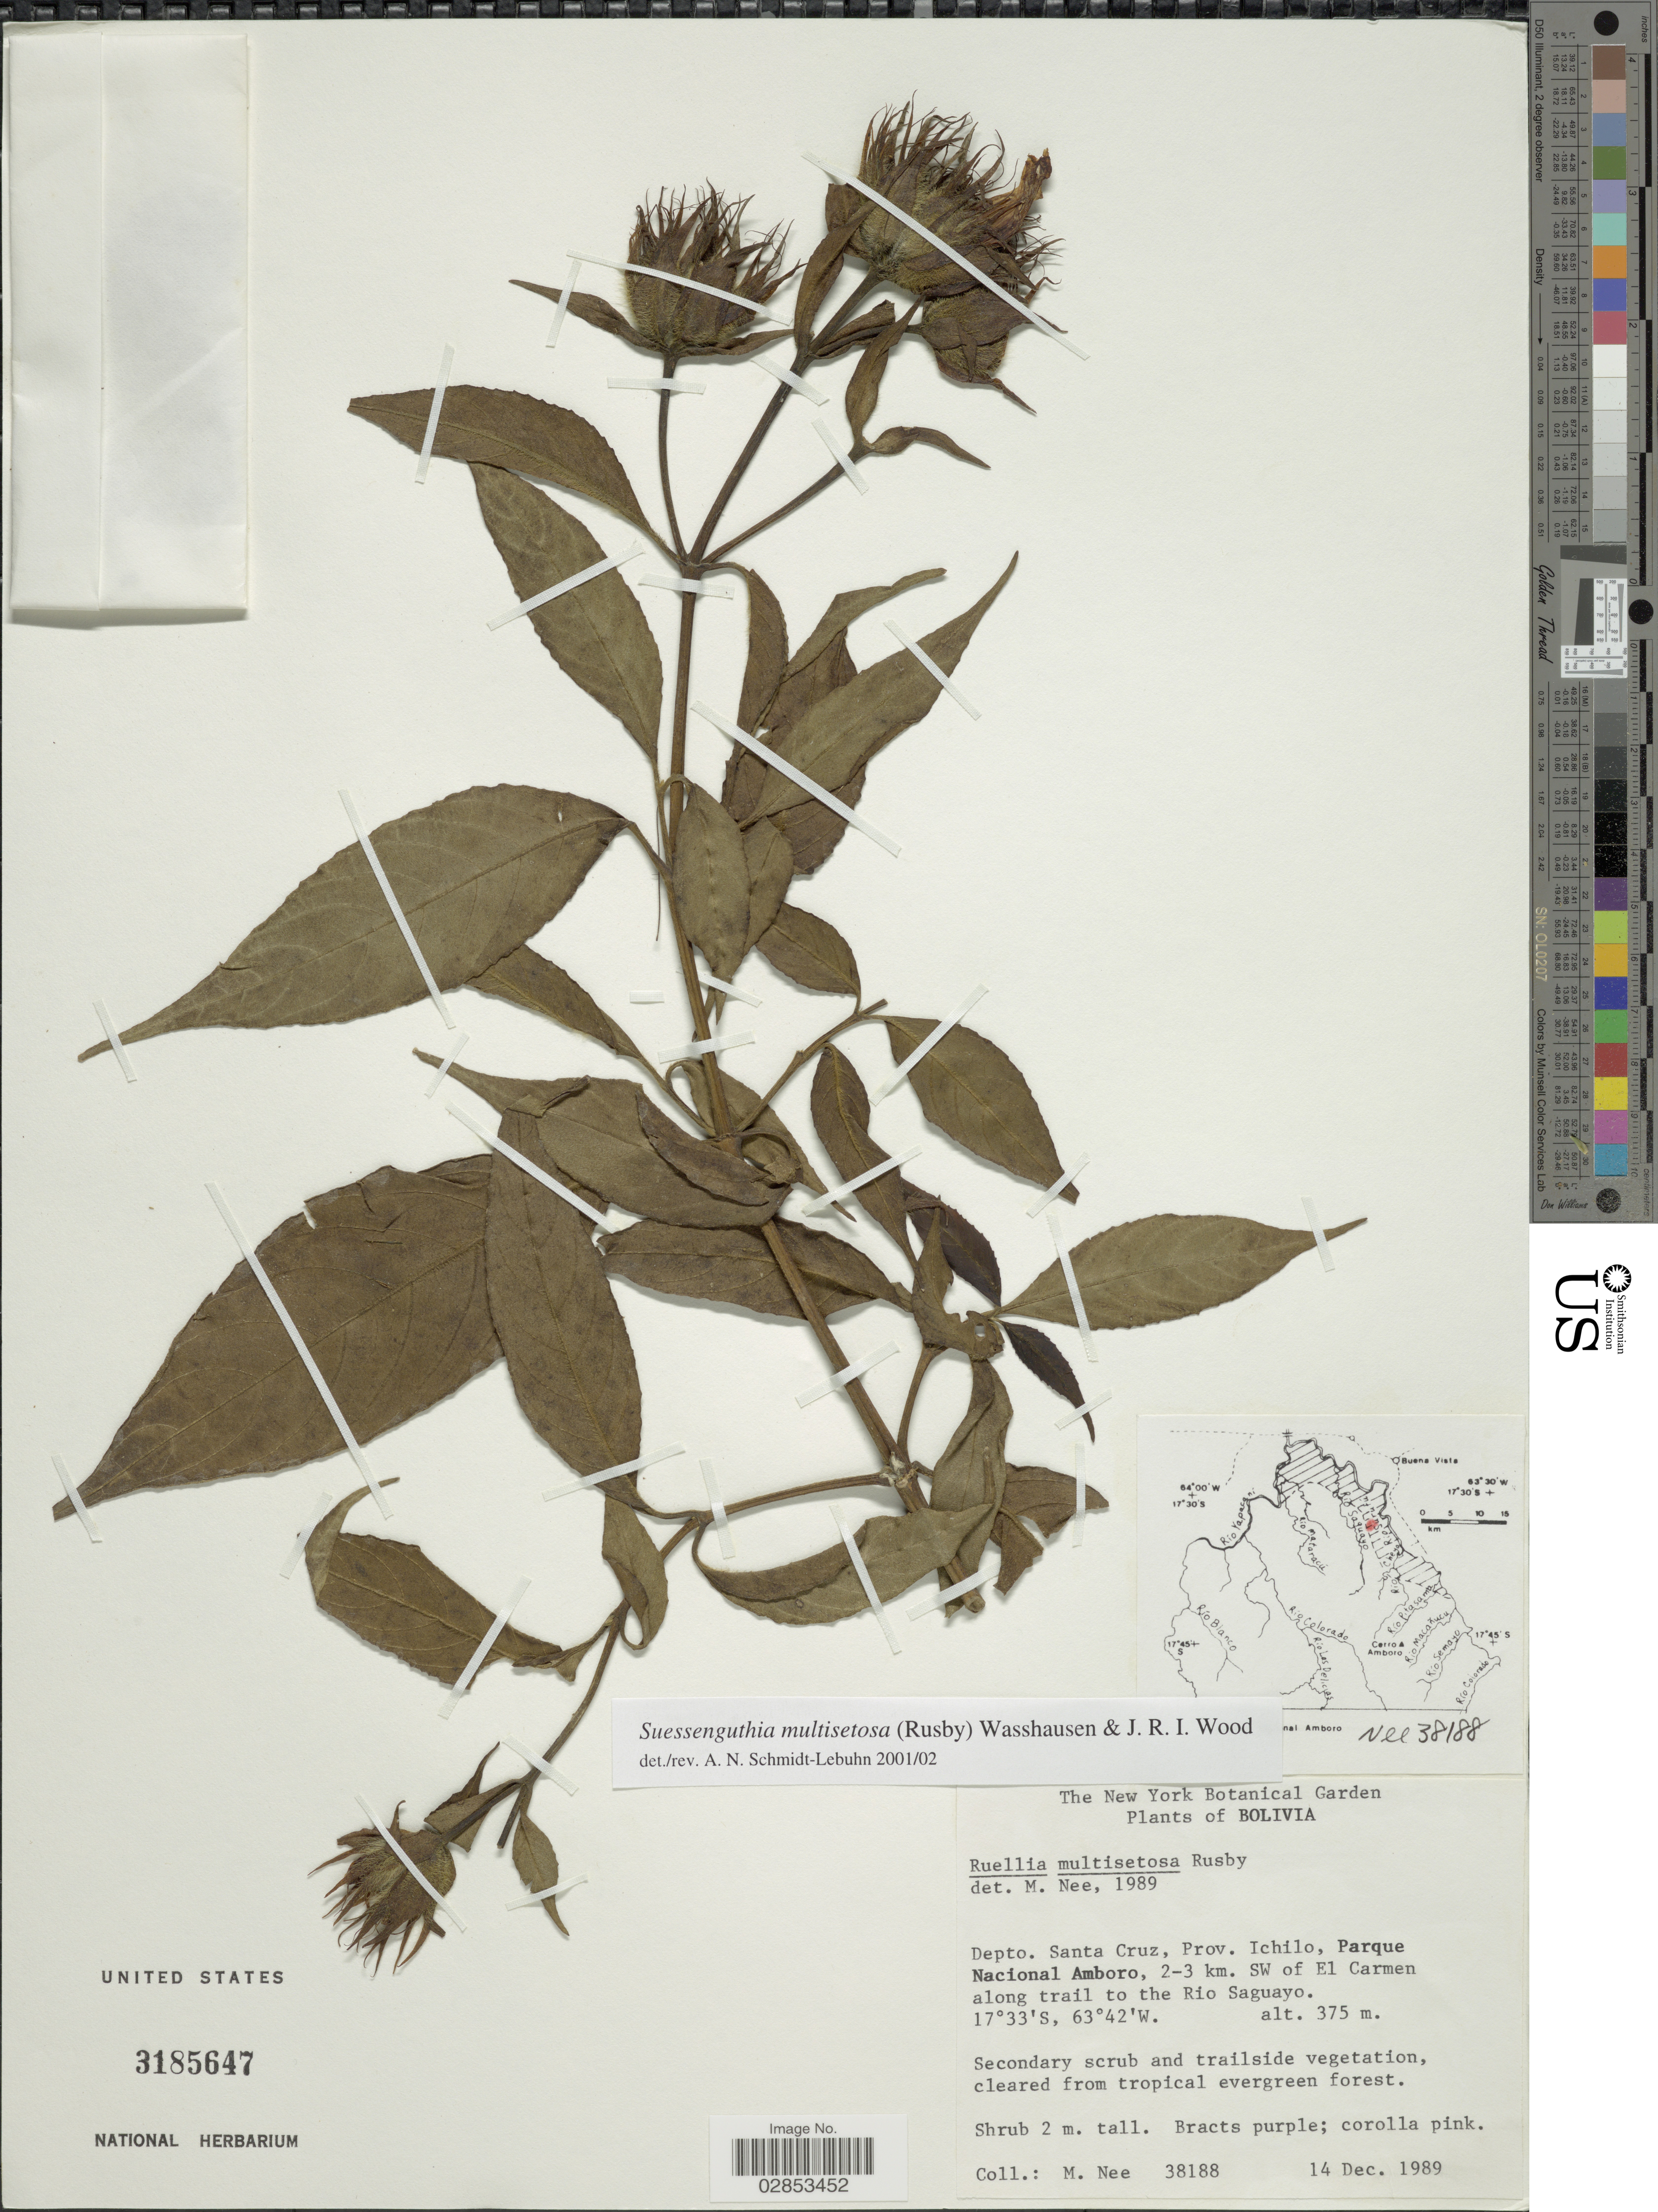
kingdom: Plantae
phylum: Tracheophyta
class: Magnoliopsida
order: Lamiales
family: Acanthaceae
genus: Suessenguthia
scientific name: Suessenguthia multisetosa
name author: (Rusby) Wassh. & J.R.I. Wood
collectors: M. Nee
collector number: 38188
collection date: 1989-12-14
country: Bolivia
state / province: Santa Cruz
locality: Depto. Santa Cruz, Prov. Ichilo, Parque Nacional Amboro, 2-3 km. SW of El Carmen along trail to the Rio Saguayo.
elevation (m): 375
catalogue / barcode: US 3185647